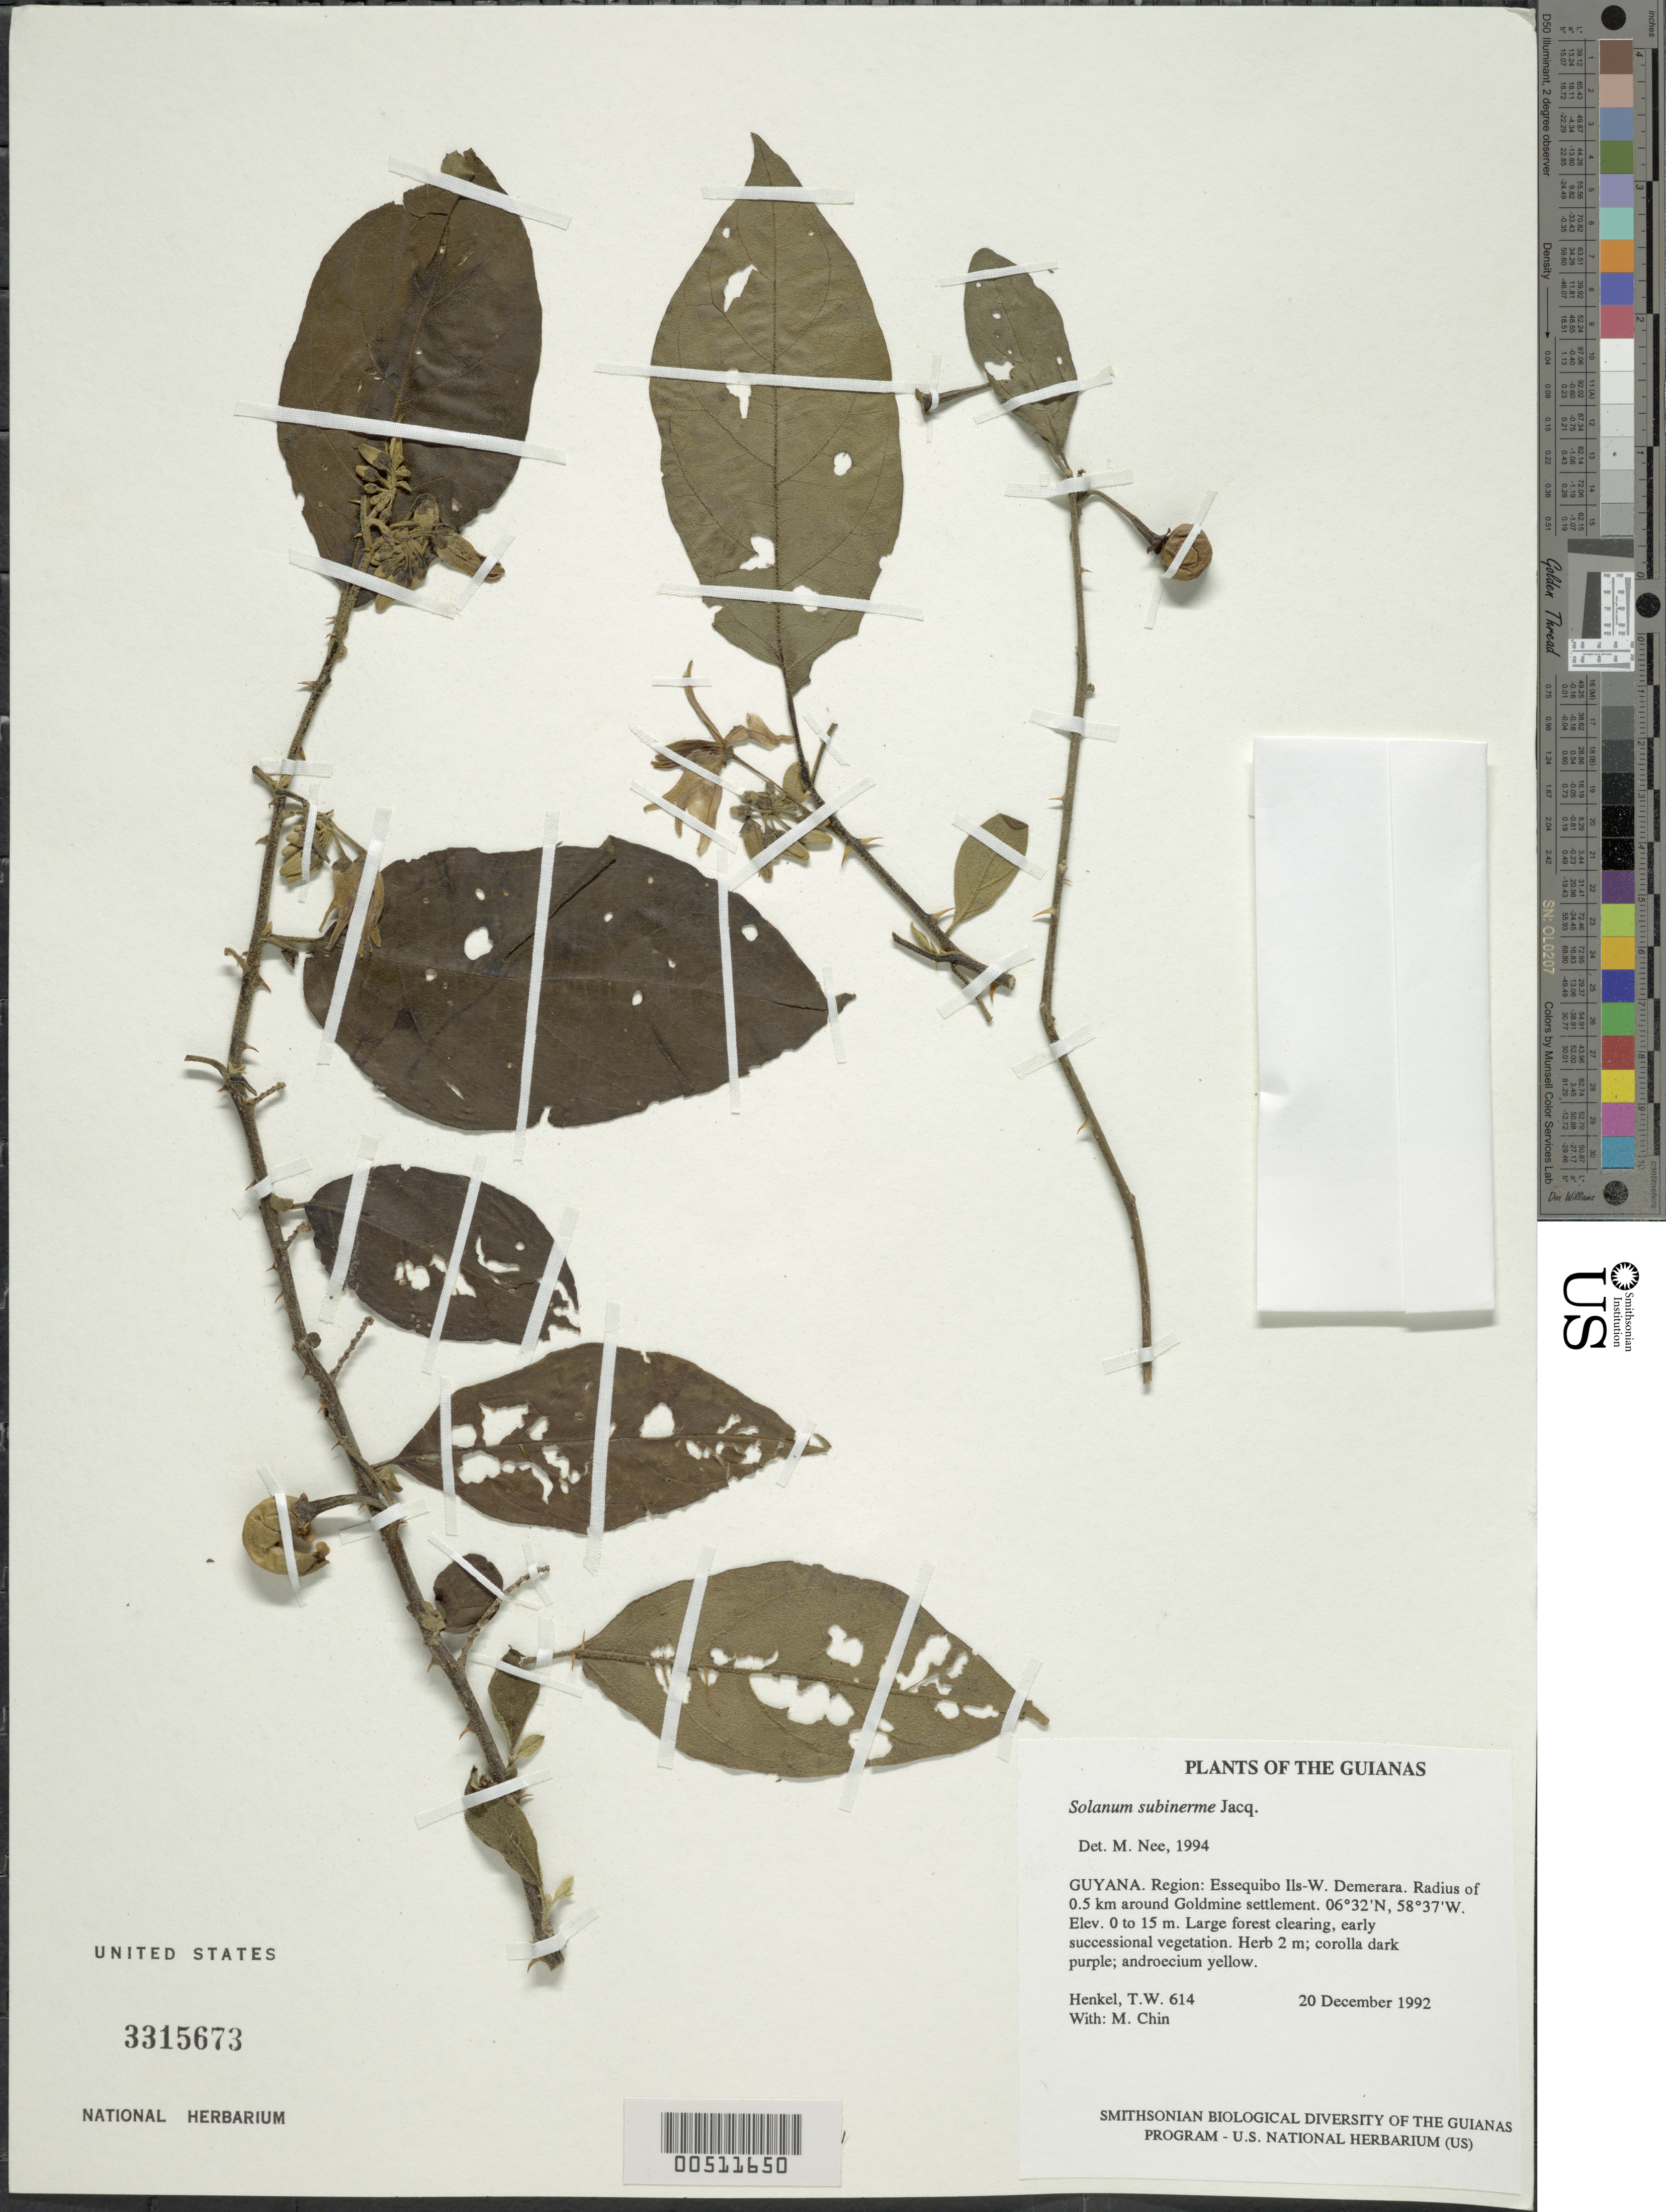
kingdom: Plantae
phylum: Tracheophyta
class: Magnoliopsida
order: Solanales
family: Solanaceae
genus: Solanum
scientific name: Solanum subinerme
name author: Jacq.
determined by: Nee, Michael H.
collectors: T. Henkel & M. Chin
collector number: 614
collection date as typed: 12 Dec 1992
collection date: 1992-12-12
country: Guyana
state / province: Essequibo Isl-W. Demerara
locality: Radius of 0.5 km around Goldmine settlement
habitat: Large forest clearing, early successional vegetation.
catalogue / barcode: US 3315673